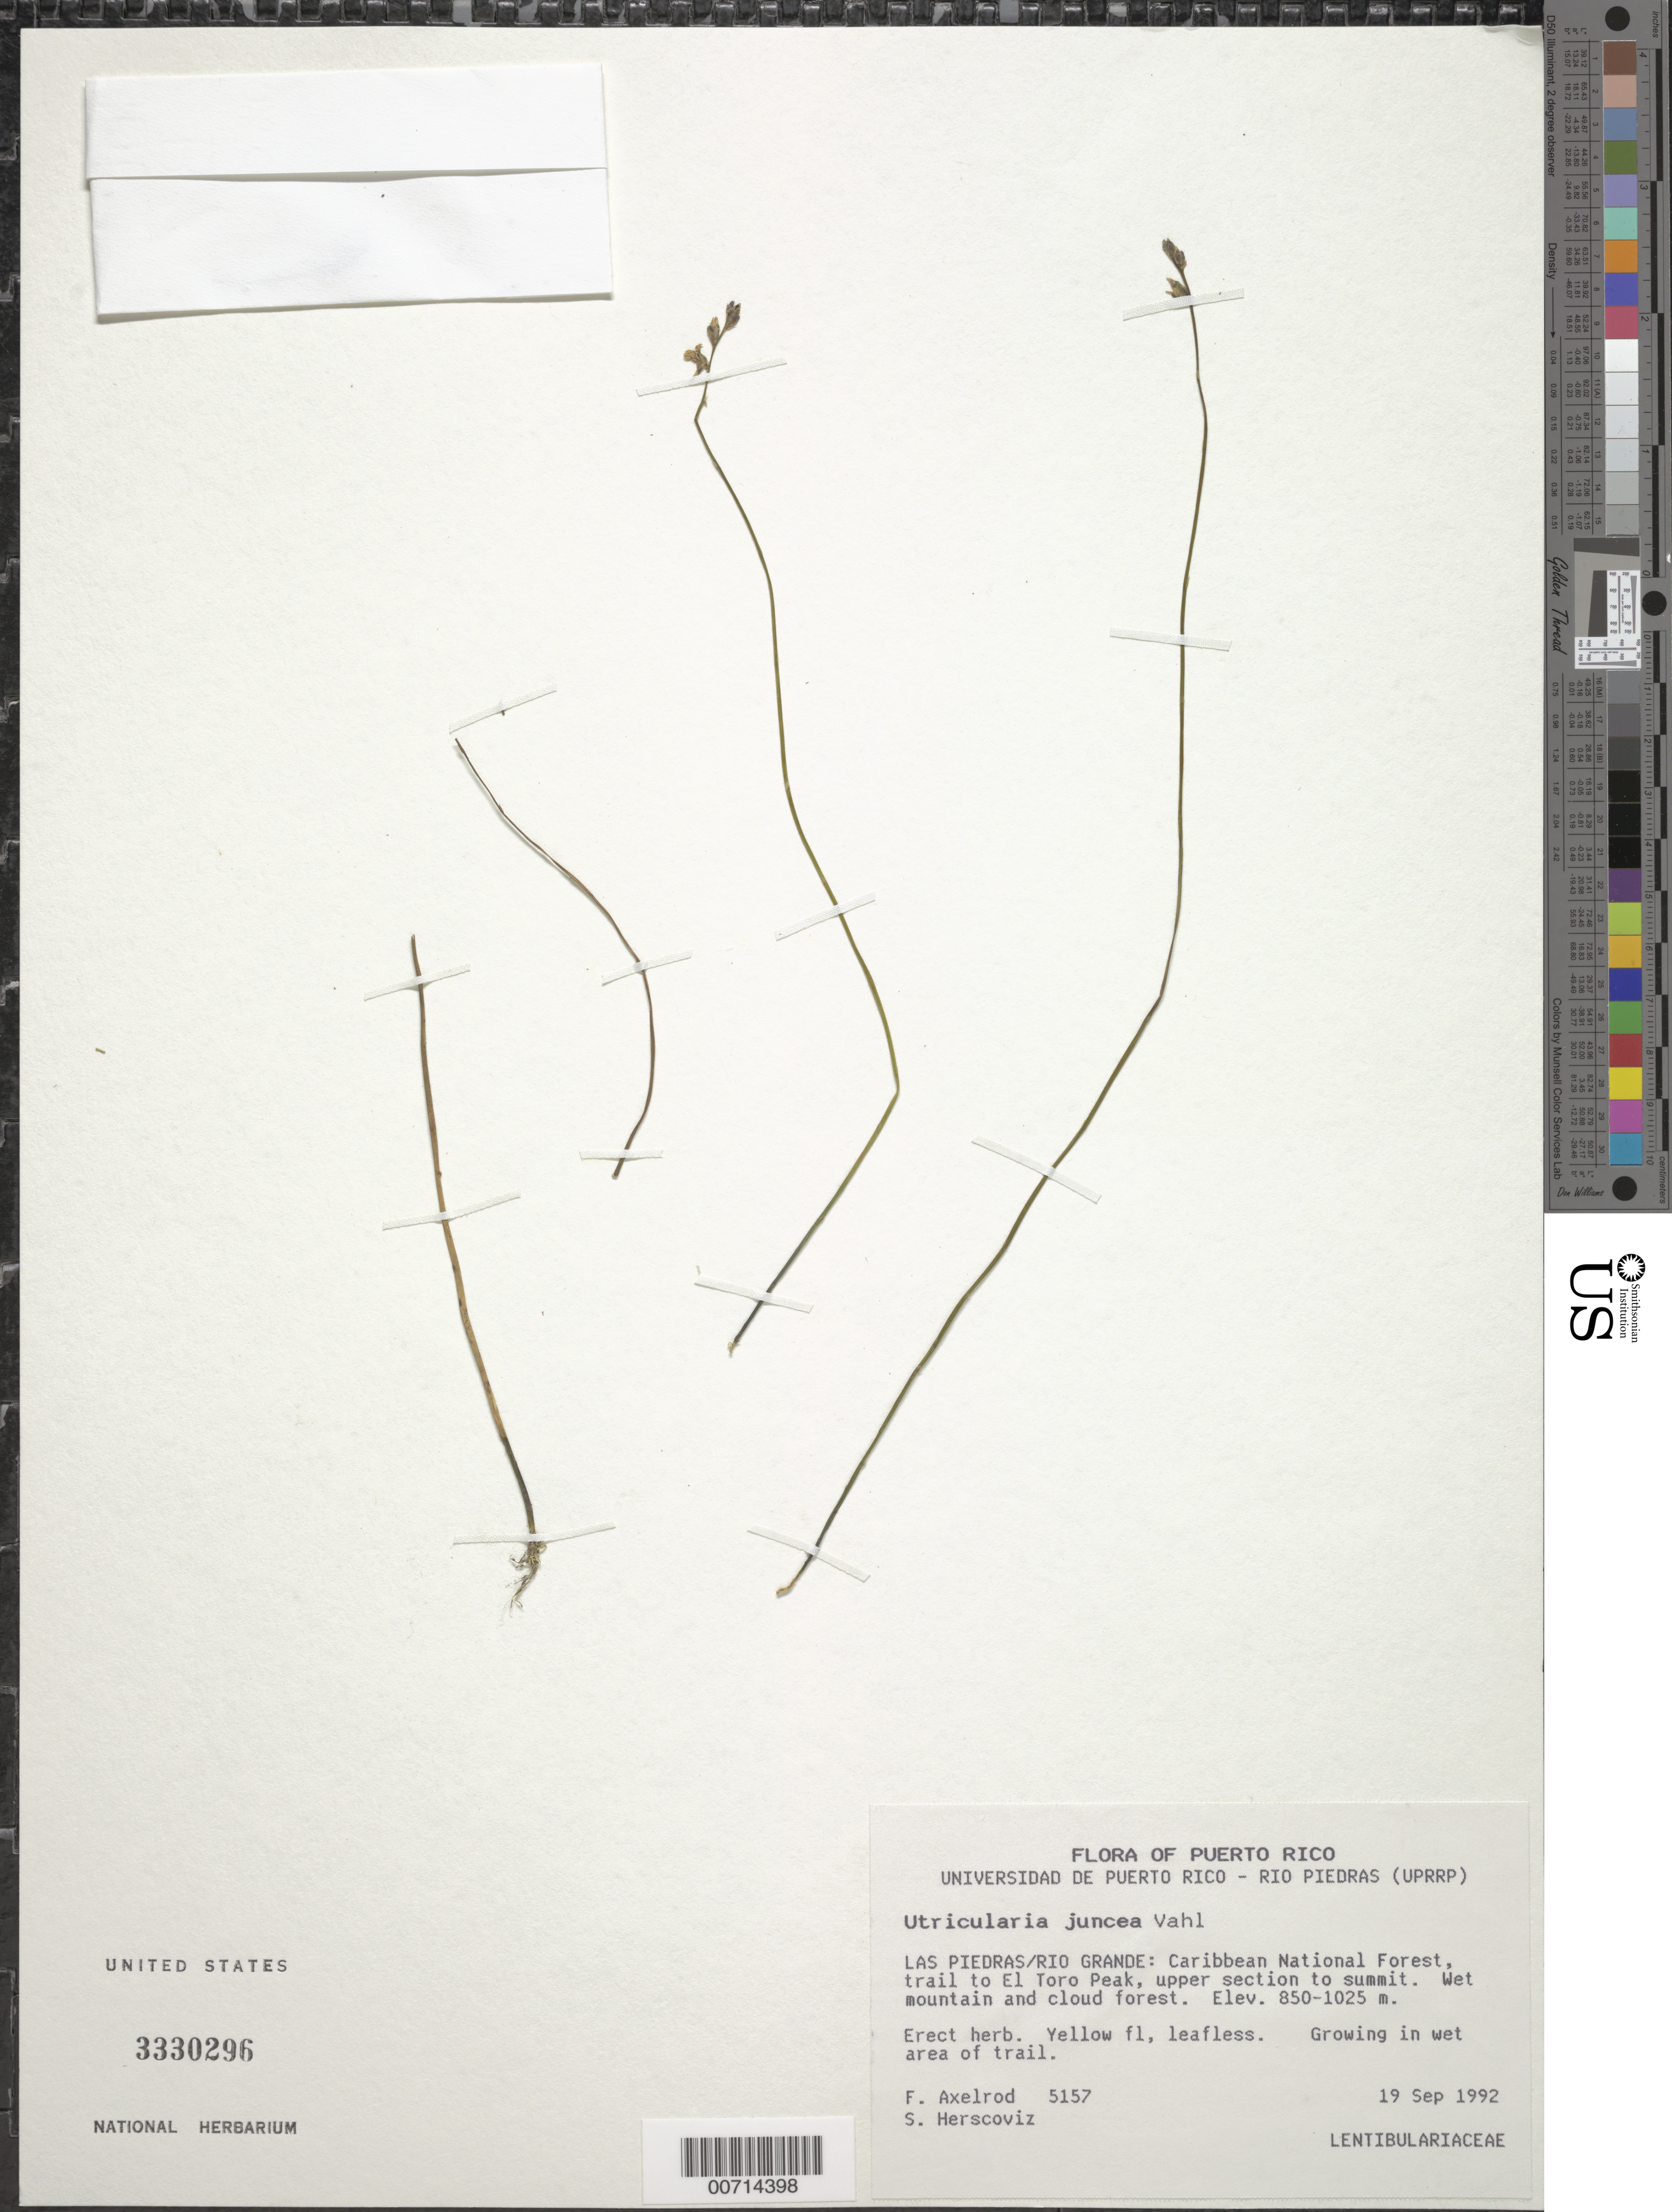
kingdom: Plantae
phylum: Tracheophyta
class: Magnoliopsida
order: Lamiales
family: Lentibulariaceae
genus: Utricularia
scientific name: Utricularia juncea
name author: Vahl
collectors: F. S. Axelrod & S. Herscoviz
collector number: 5157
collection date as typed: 19 Sep 1992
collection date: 1992-09-19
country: Puerto Rico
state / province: Río Grande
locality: Las Piedras/Rio Grande: Carib Natl Forest, trail to El Toro Peak, upper section to summit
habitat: Wet mountain and cloud forest; wet area of trail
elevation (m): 850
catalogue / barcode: US 3330296